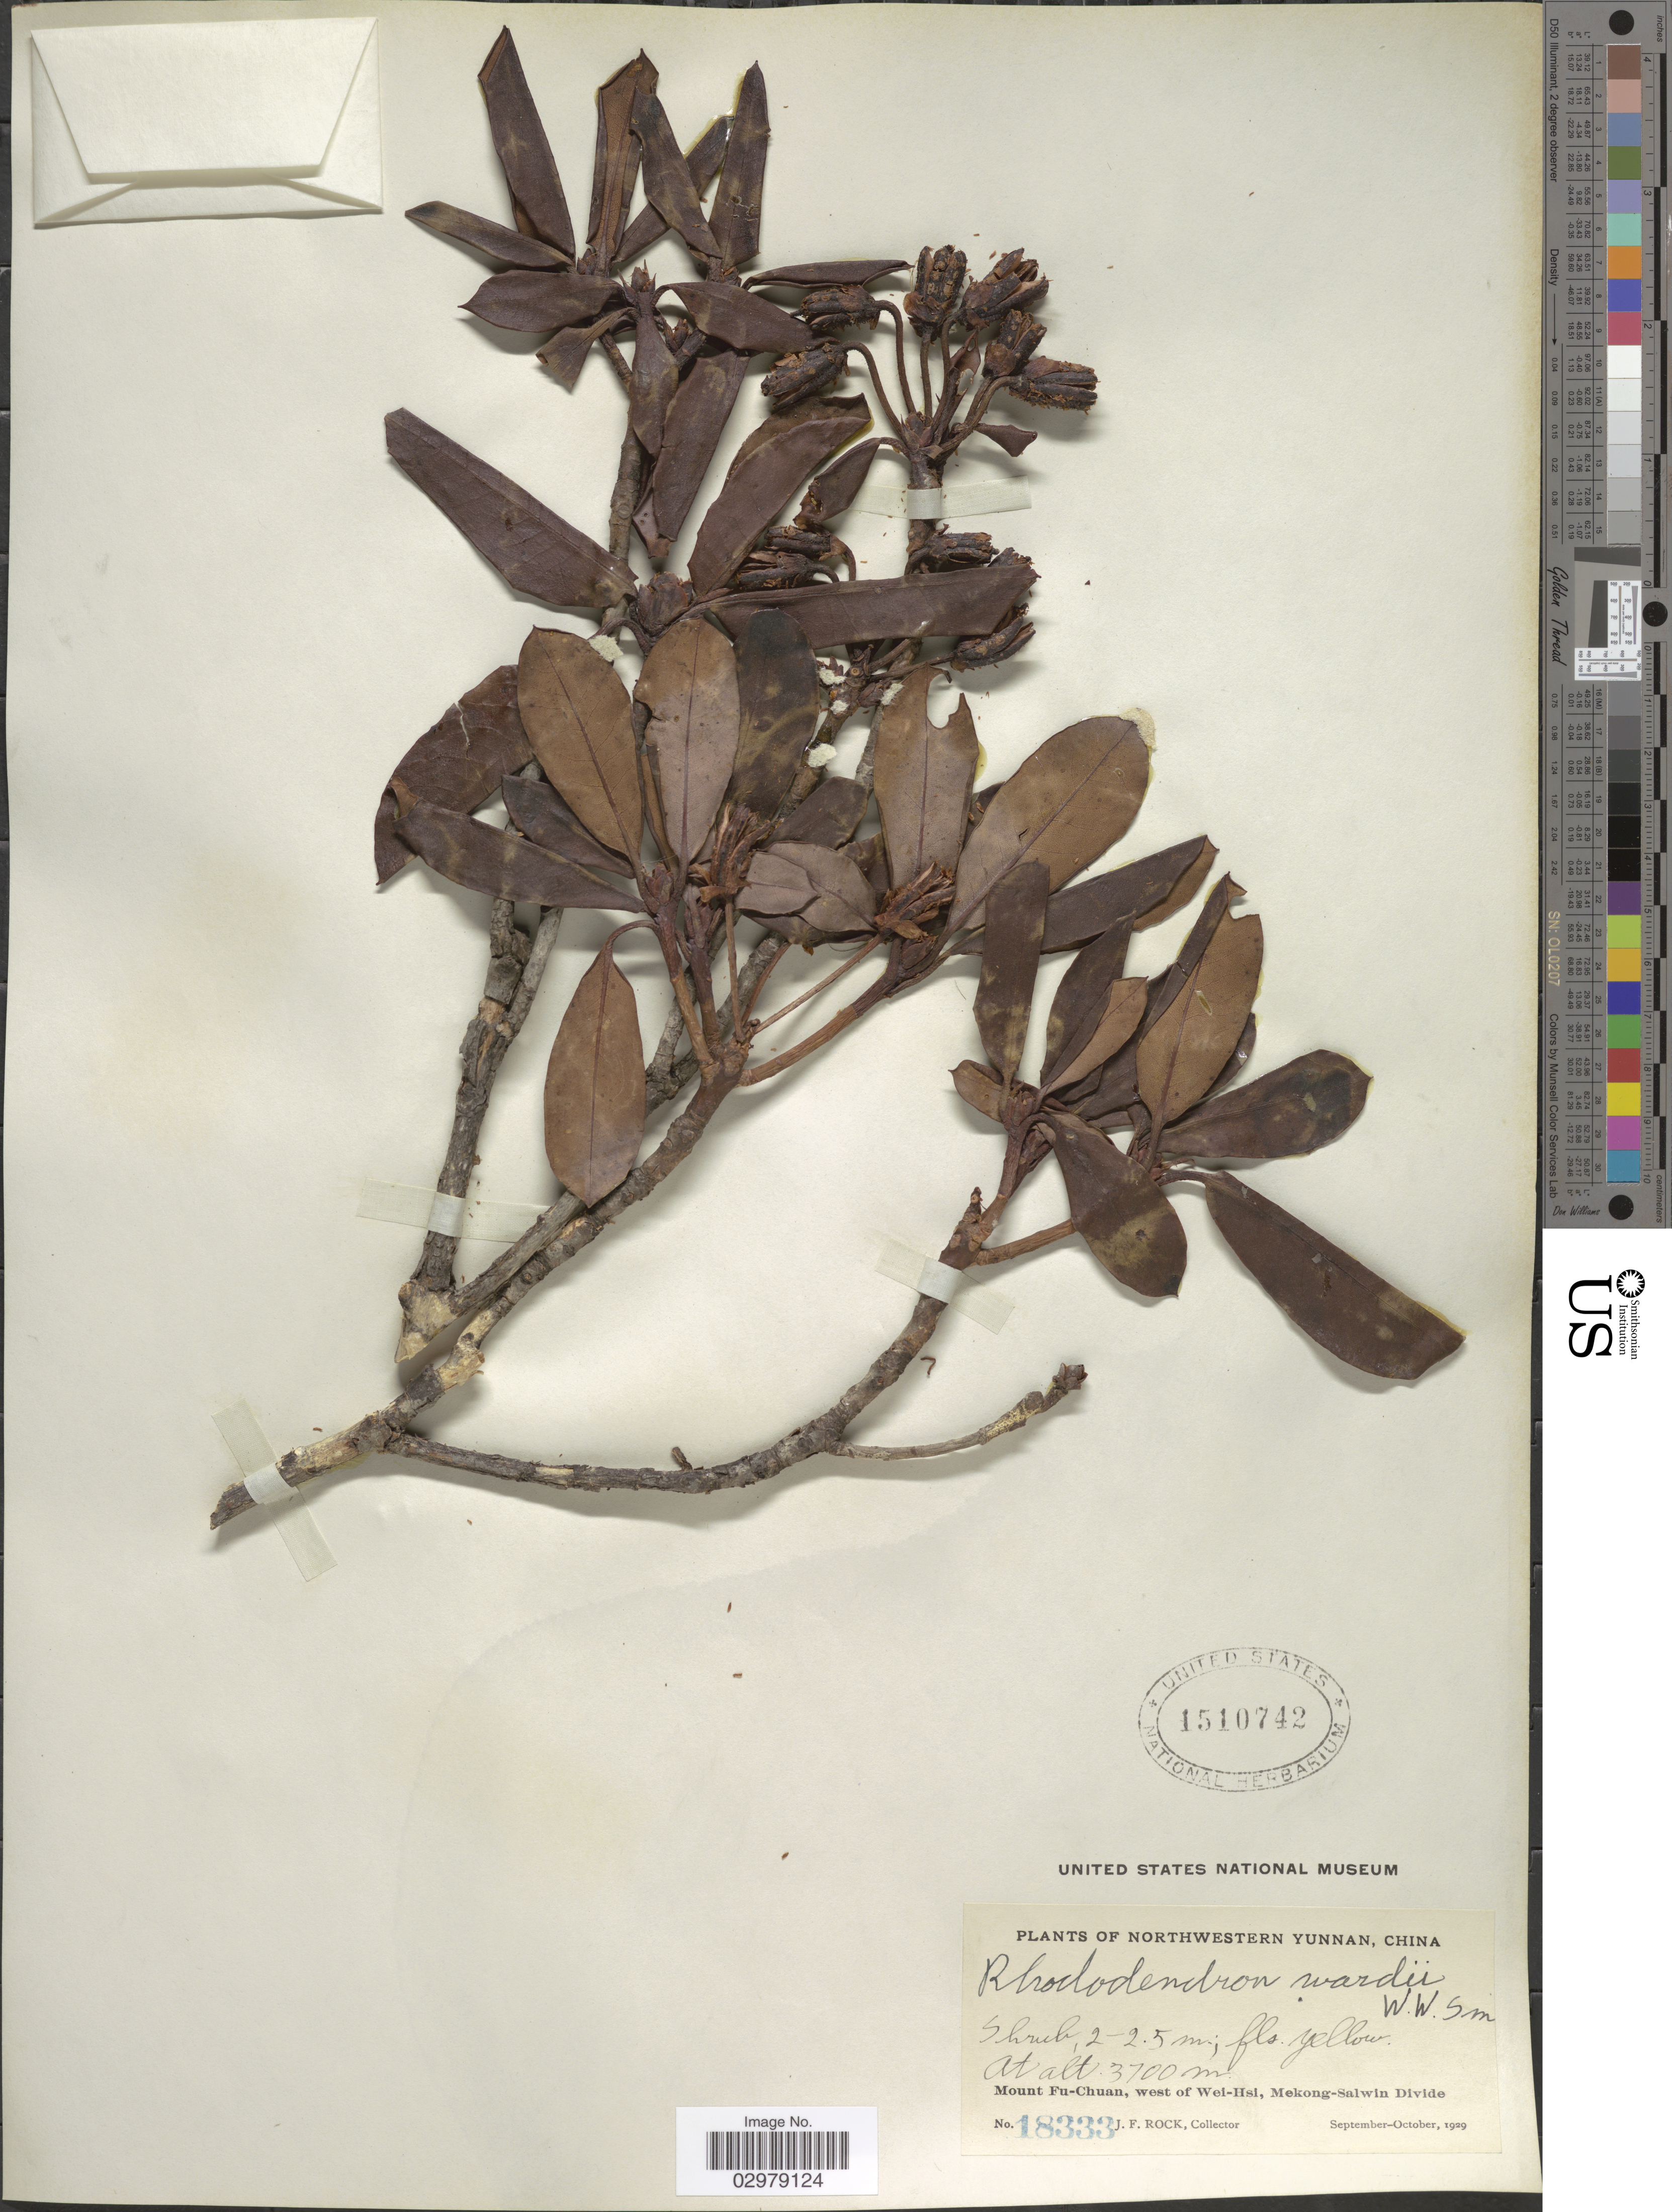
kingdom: Plantae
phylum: Tracheophyta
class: Magnoliopsida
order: Ericales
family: Ericaceae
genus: Rhododendron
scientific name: Rhododendron wardii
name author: W.W. Sm.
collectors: J. Rock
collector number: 18333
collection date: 1929-09/1929-10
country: China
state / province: Yunnan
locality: Northwestern Yunnan. Mount Fu-Chuan, west of Wei-Hsi, Mekong-Salwin Divide.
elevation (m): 3700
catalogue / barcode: US 1510742